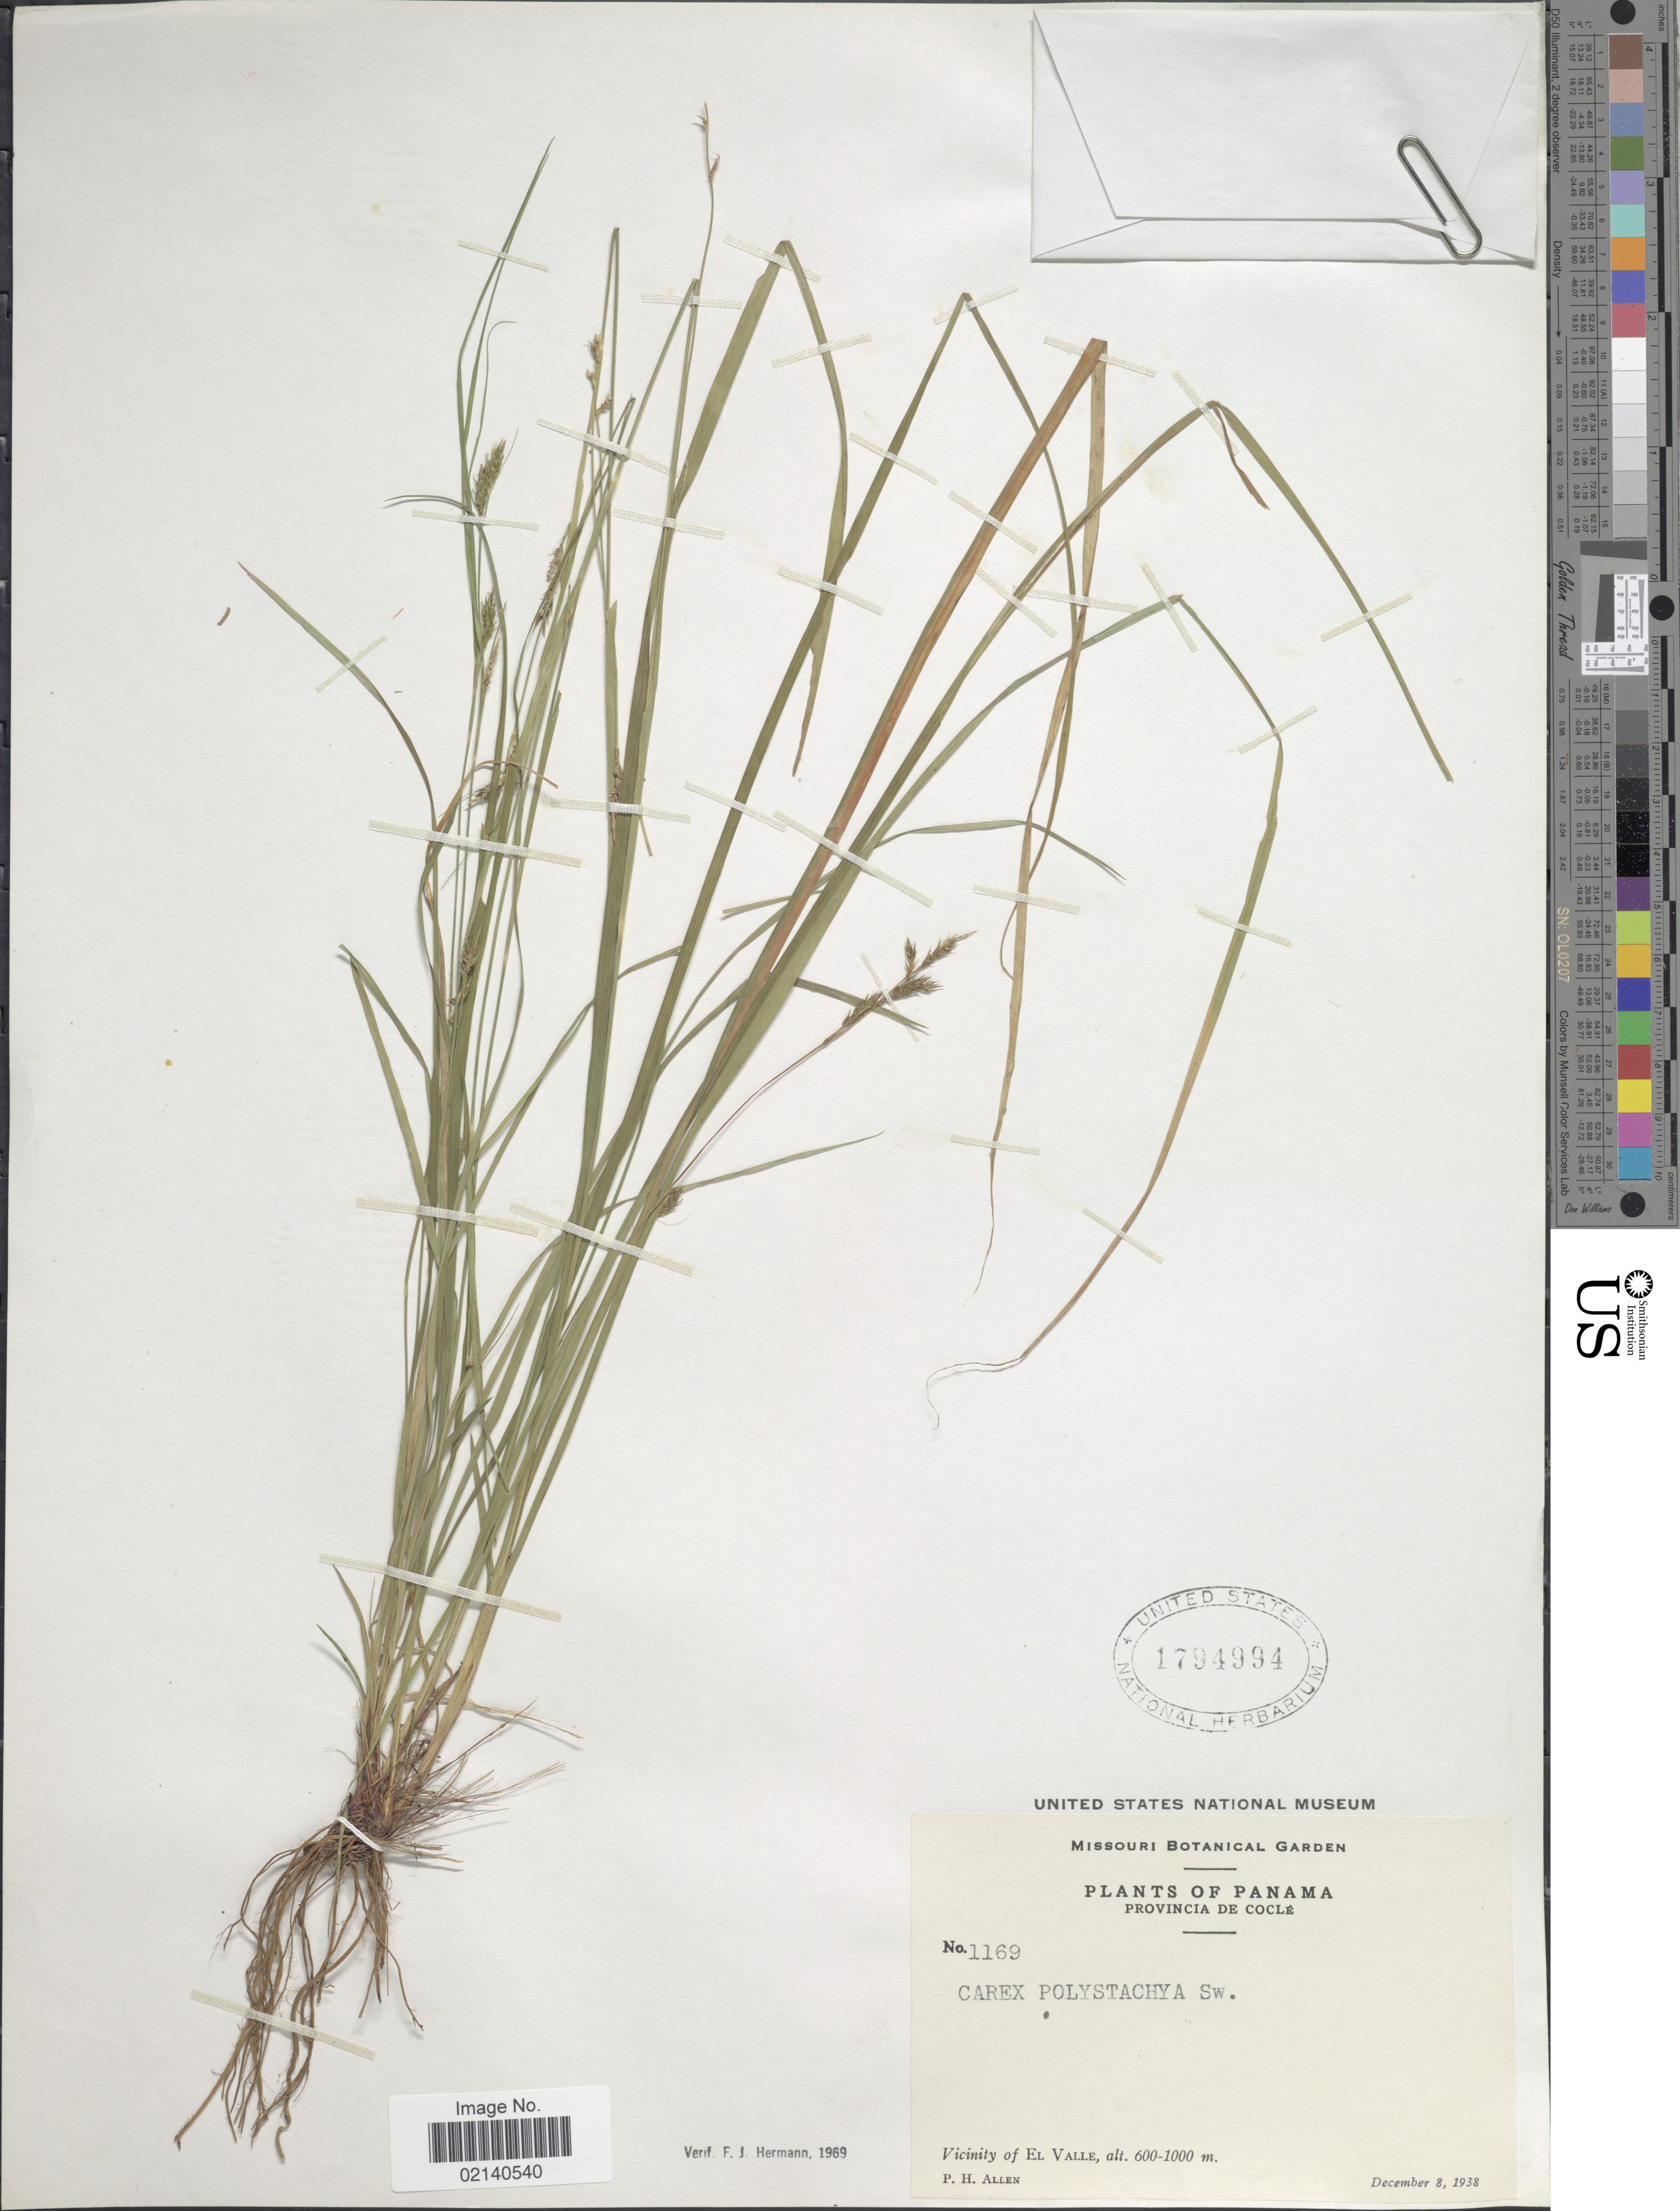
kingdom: Plantae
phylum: Tracheophyta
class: Liliopsida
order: Poales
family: Cyperaceae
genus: Carex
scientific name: Carex polystachya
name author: Sw. ex Wahlenb.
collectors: P. H. Allen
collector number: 1169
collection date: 1938-12-08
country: Panama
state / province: Coclé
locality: Vicinity of El Valle.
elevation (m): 600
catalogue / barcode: US 1794994